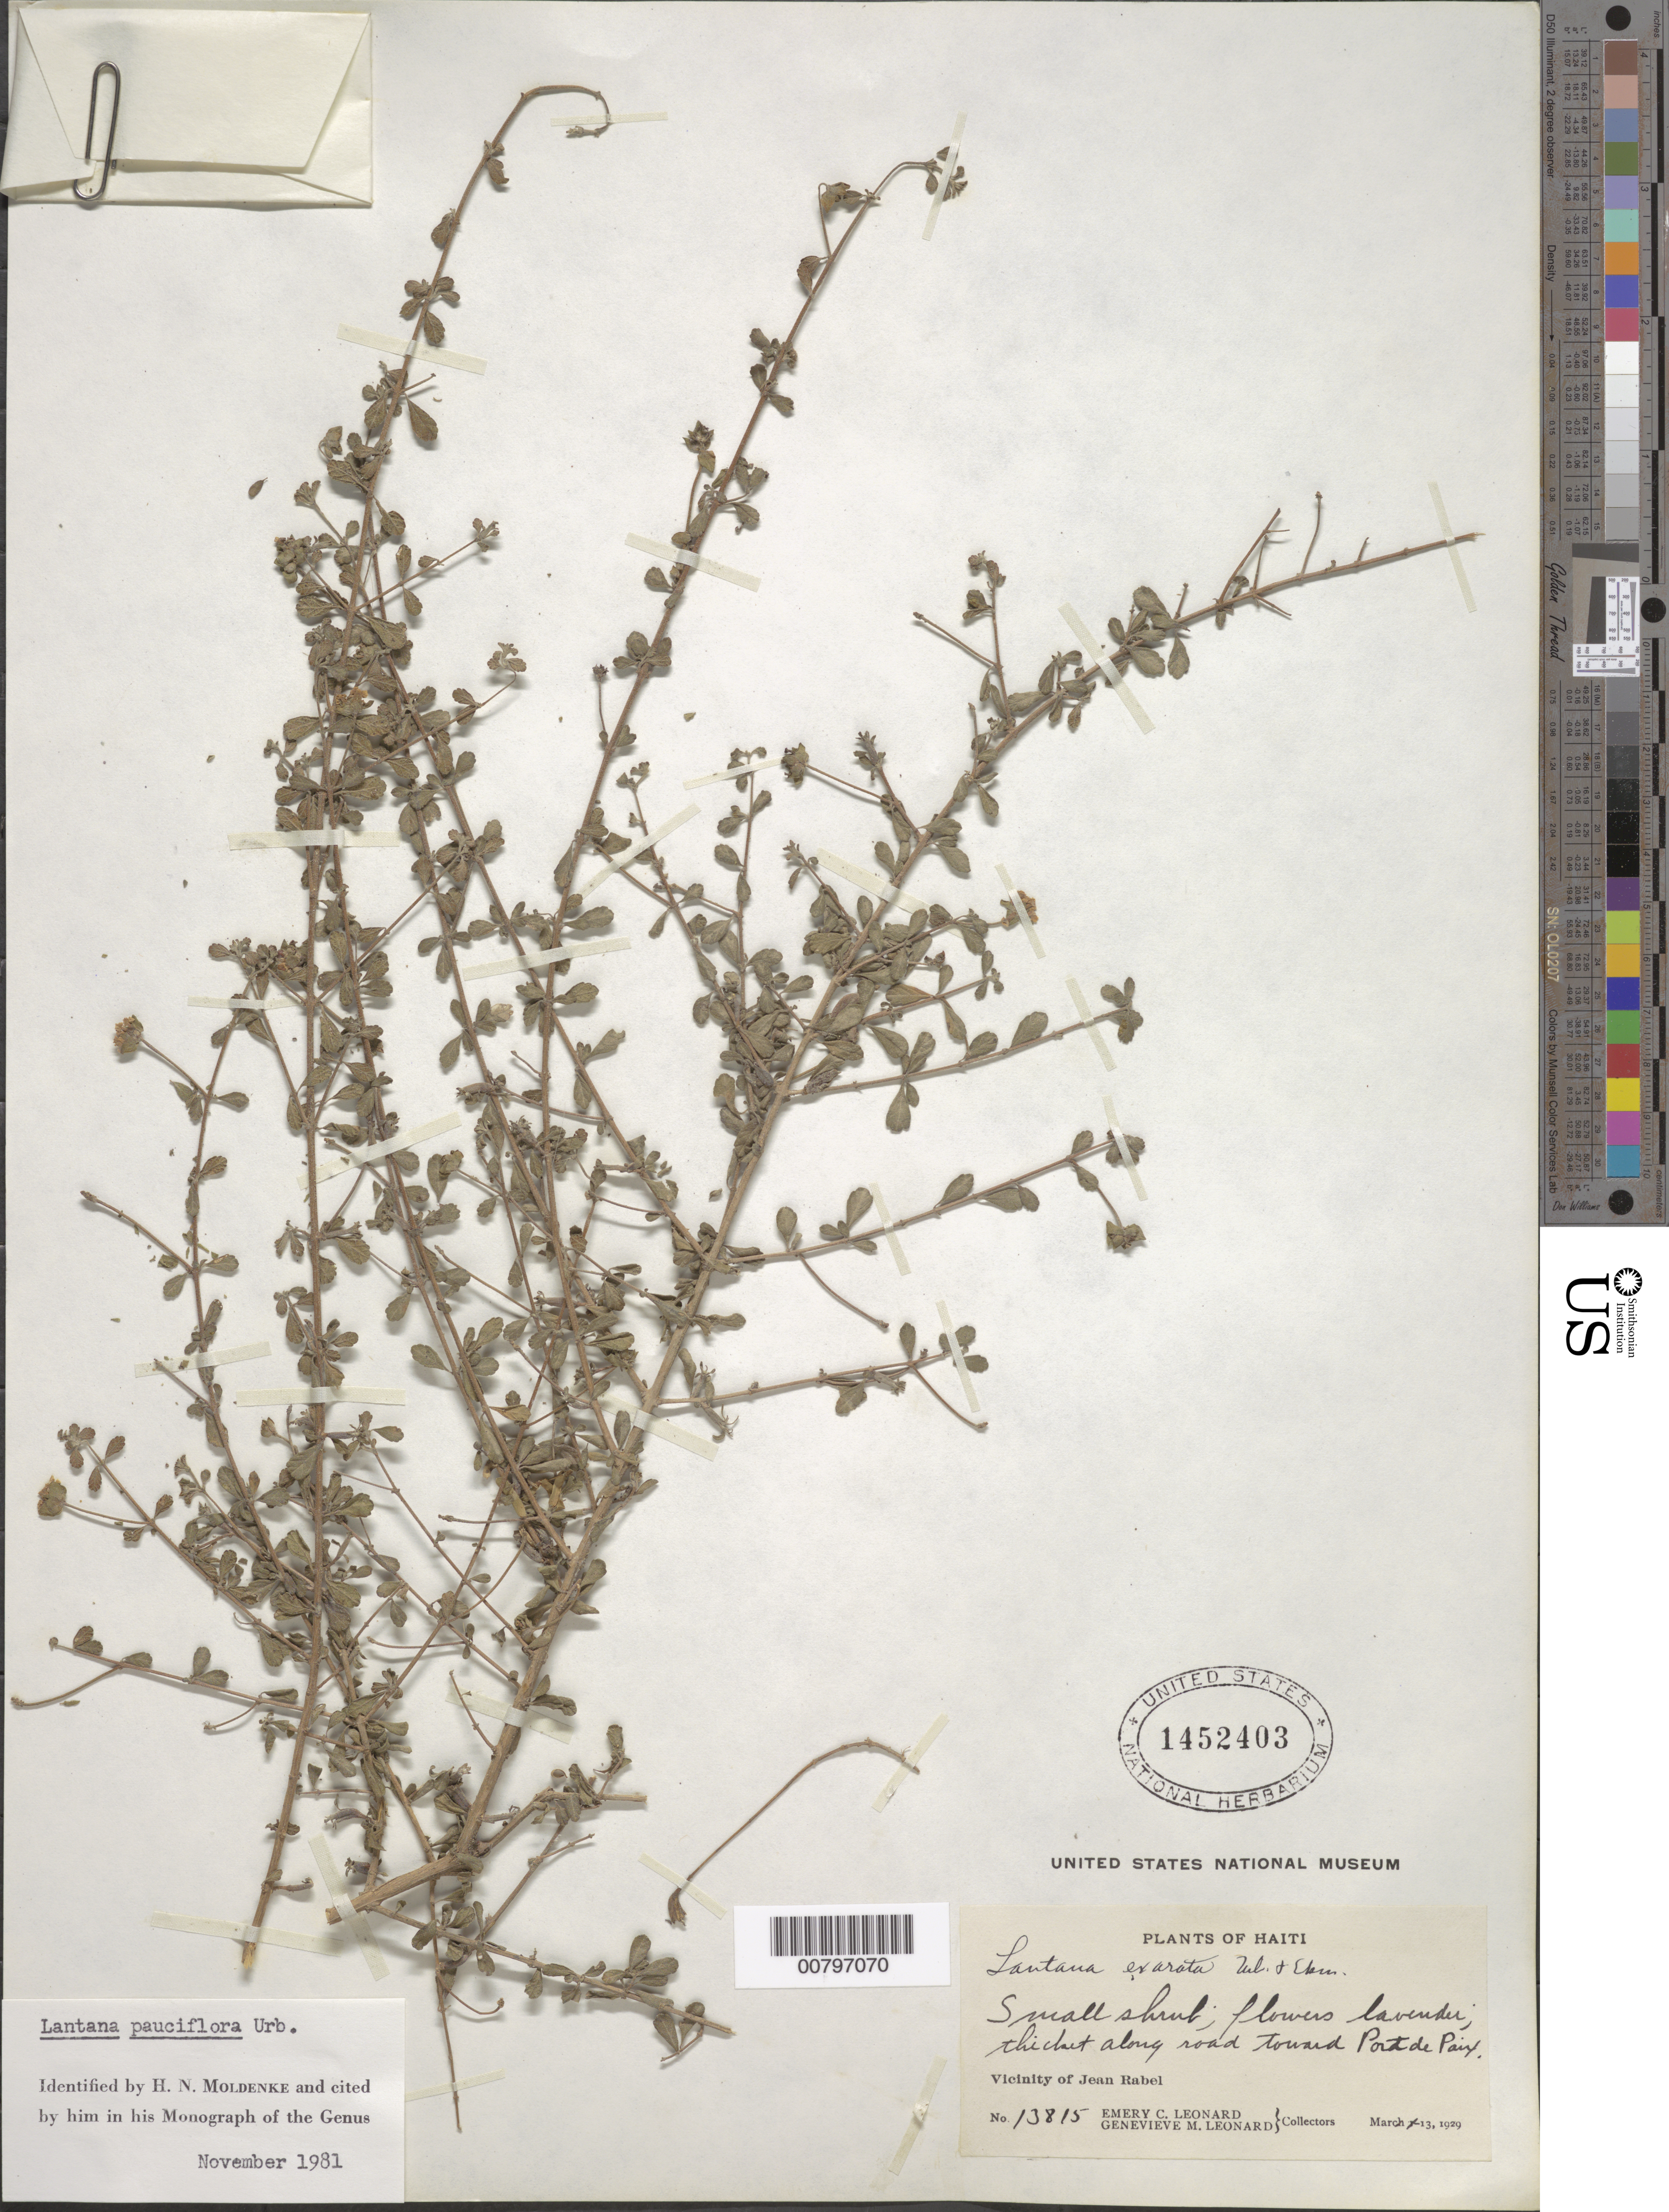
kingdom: Plantae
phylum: Tracheophyta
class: Magnoliopsida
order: Lamiales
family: Verbenaceae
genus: Lantana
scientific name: Lantana pauciflora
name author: Urb.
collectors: E. C. Leonard & G. M. Leonard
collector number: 13815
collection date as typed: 13 Mar 1929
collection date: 1929-03-13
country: Haiti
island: Hispaniola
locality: Along road toward Port de Paix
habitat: In thickets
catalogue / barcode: US 1452403